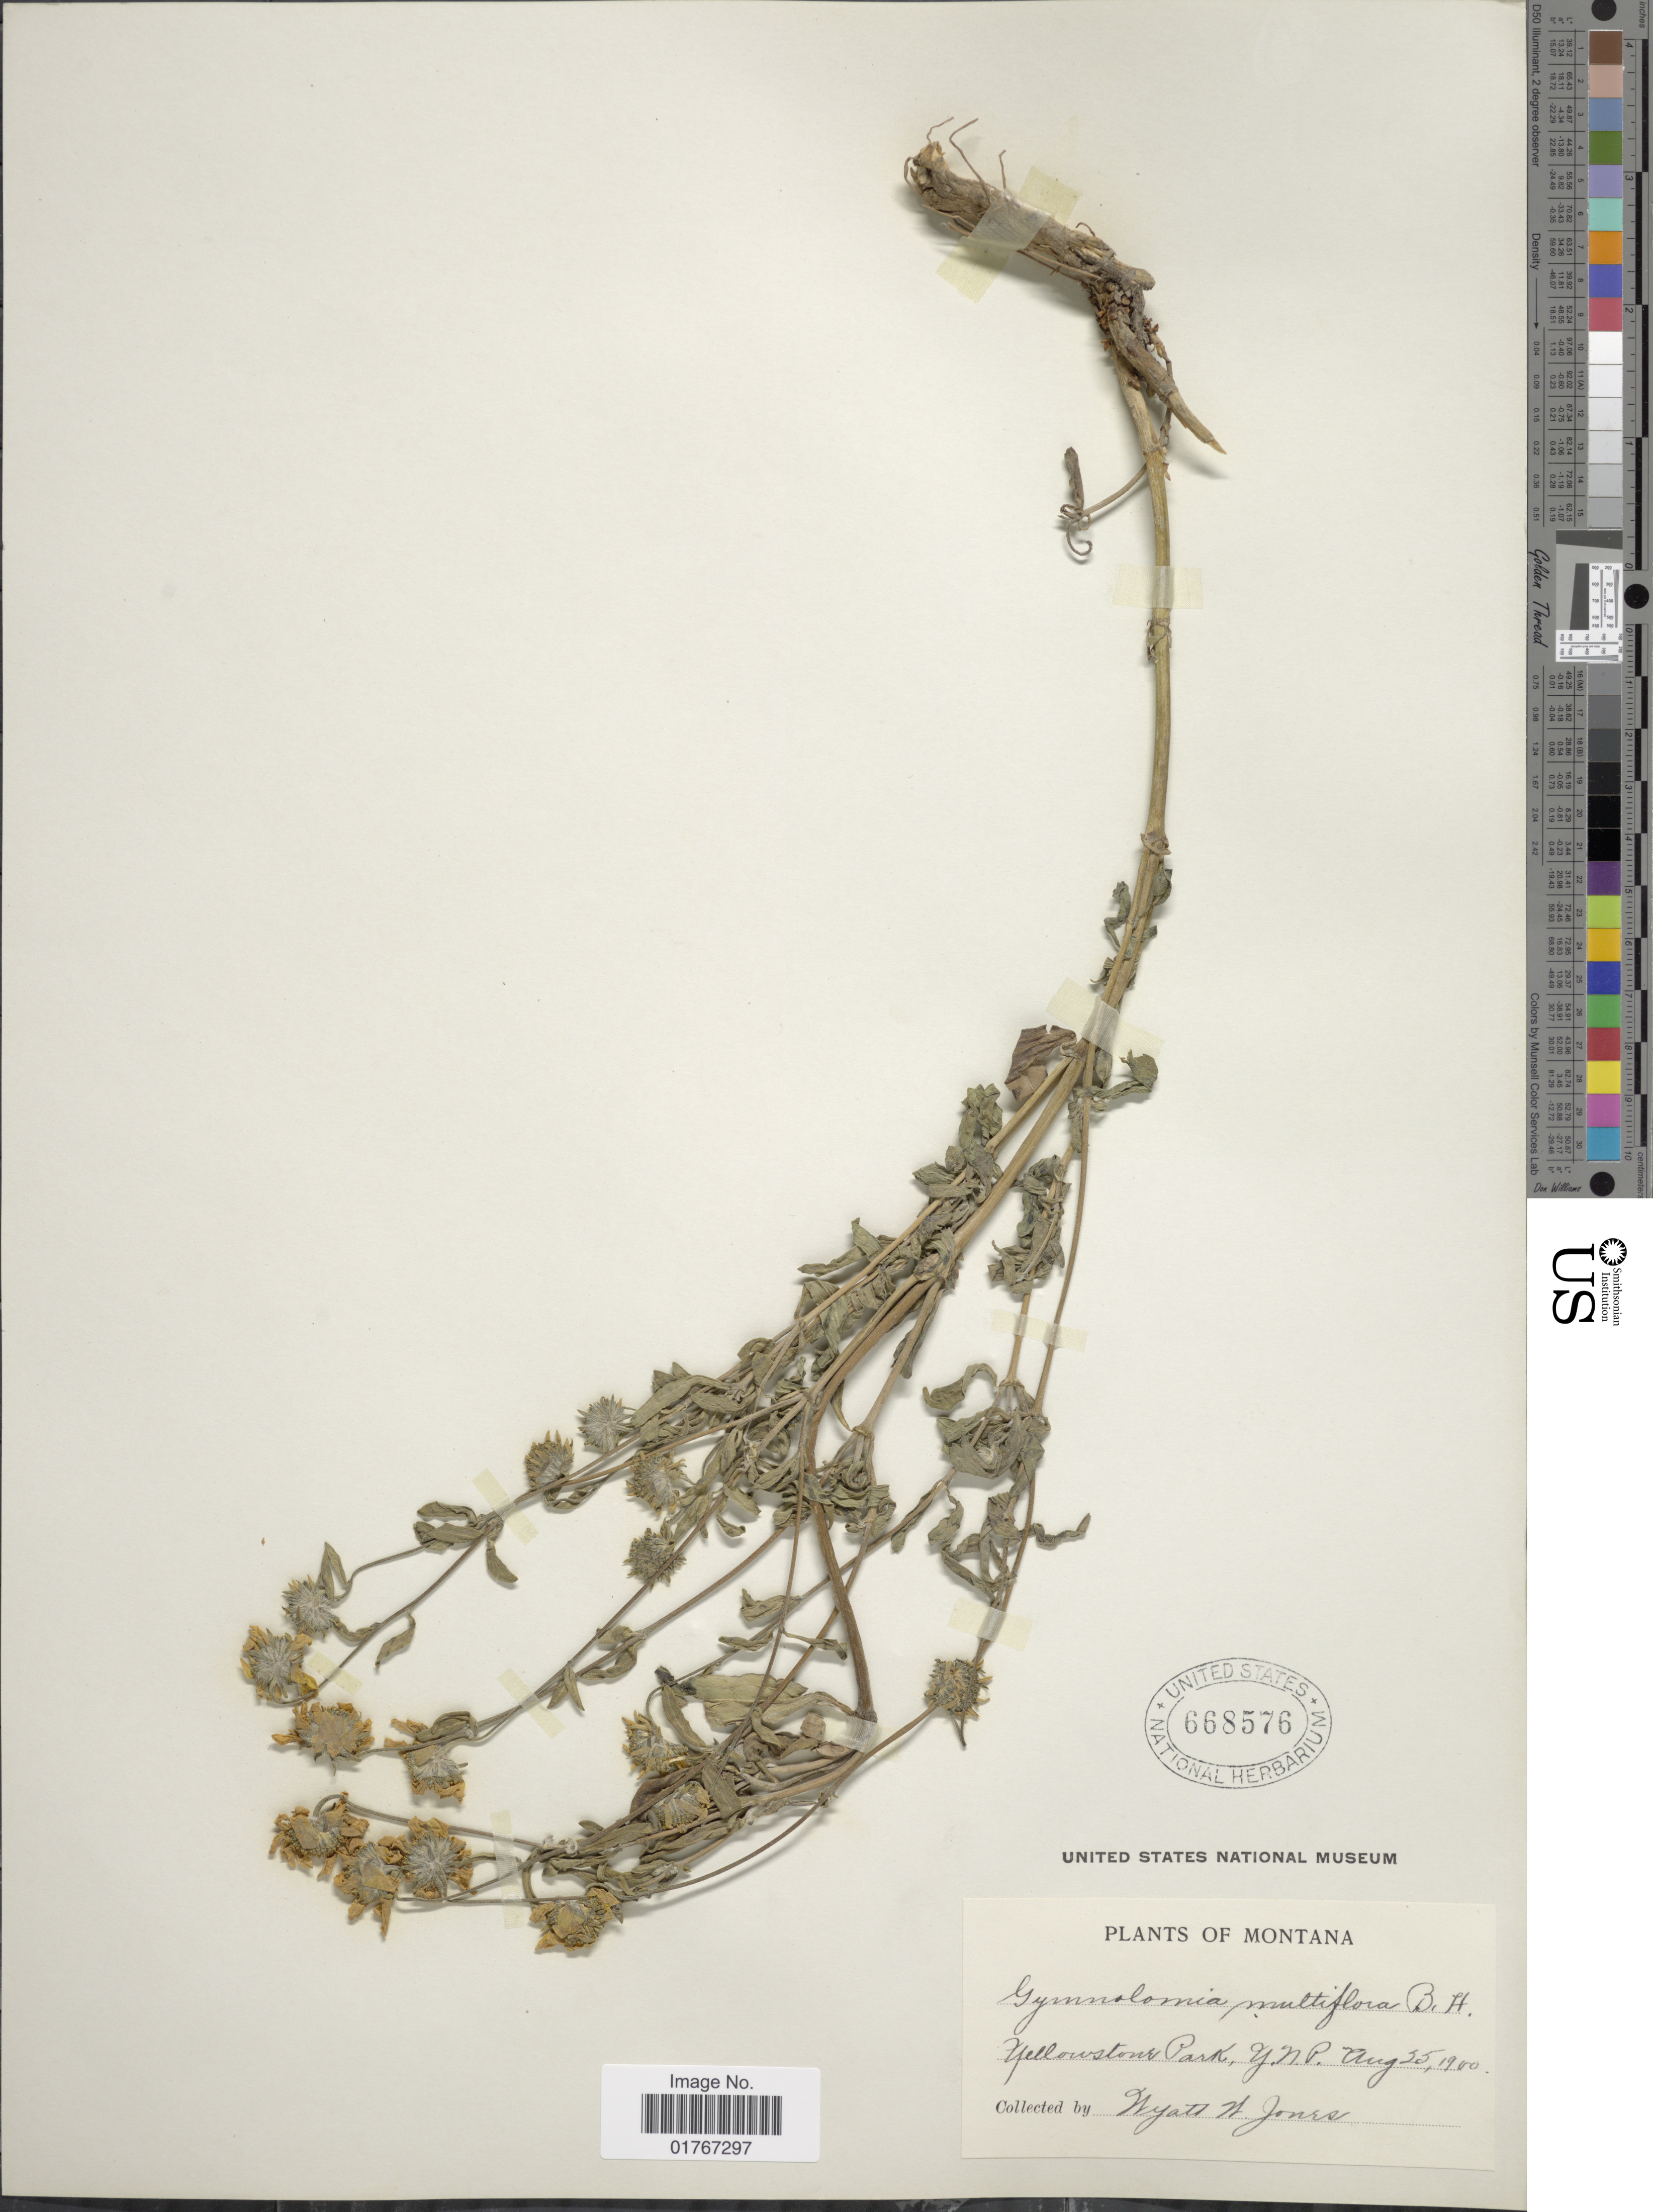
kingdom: Plantae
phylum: Tracheophyta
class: Magnoliopsida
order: Asterales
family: Asteraceae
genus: Heliomeris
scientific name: Heliomeris multiflora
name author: Nutt.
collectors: H. Jones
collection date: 1900-08-25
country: United States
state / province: Montana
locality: Yellowstone Park, Y.N.P.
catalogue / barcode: US 668576